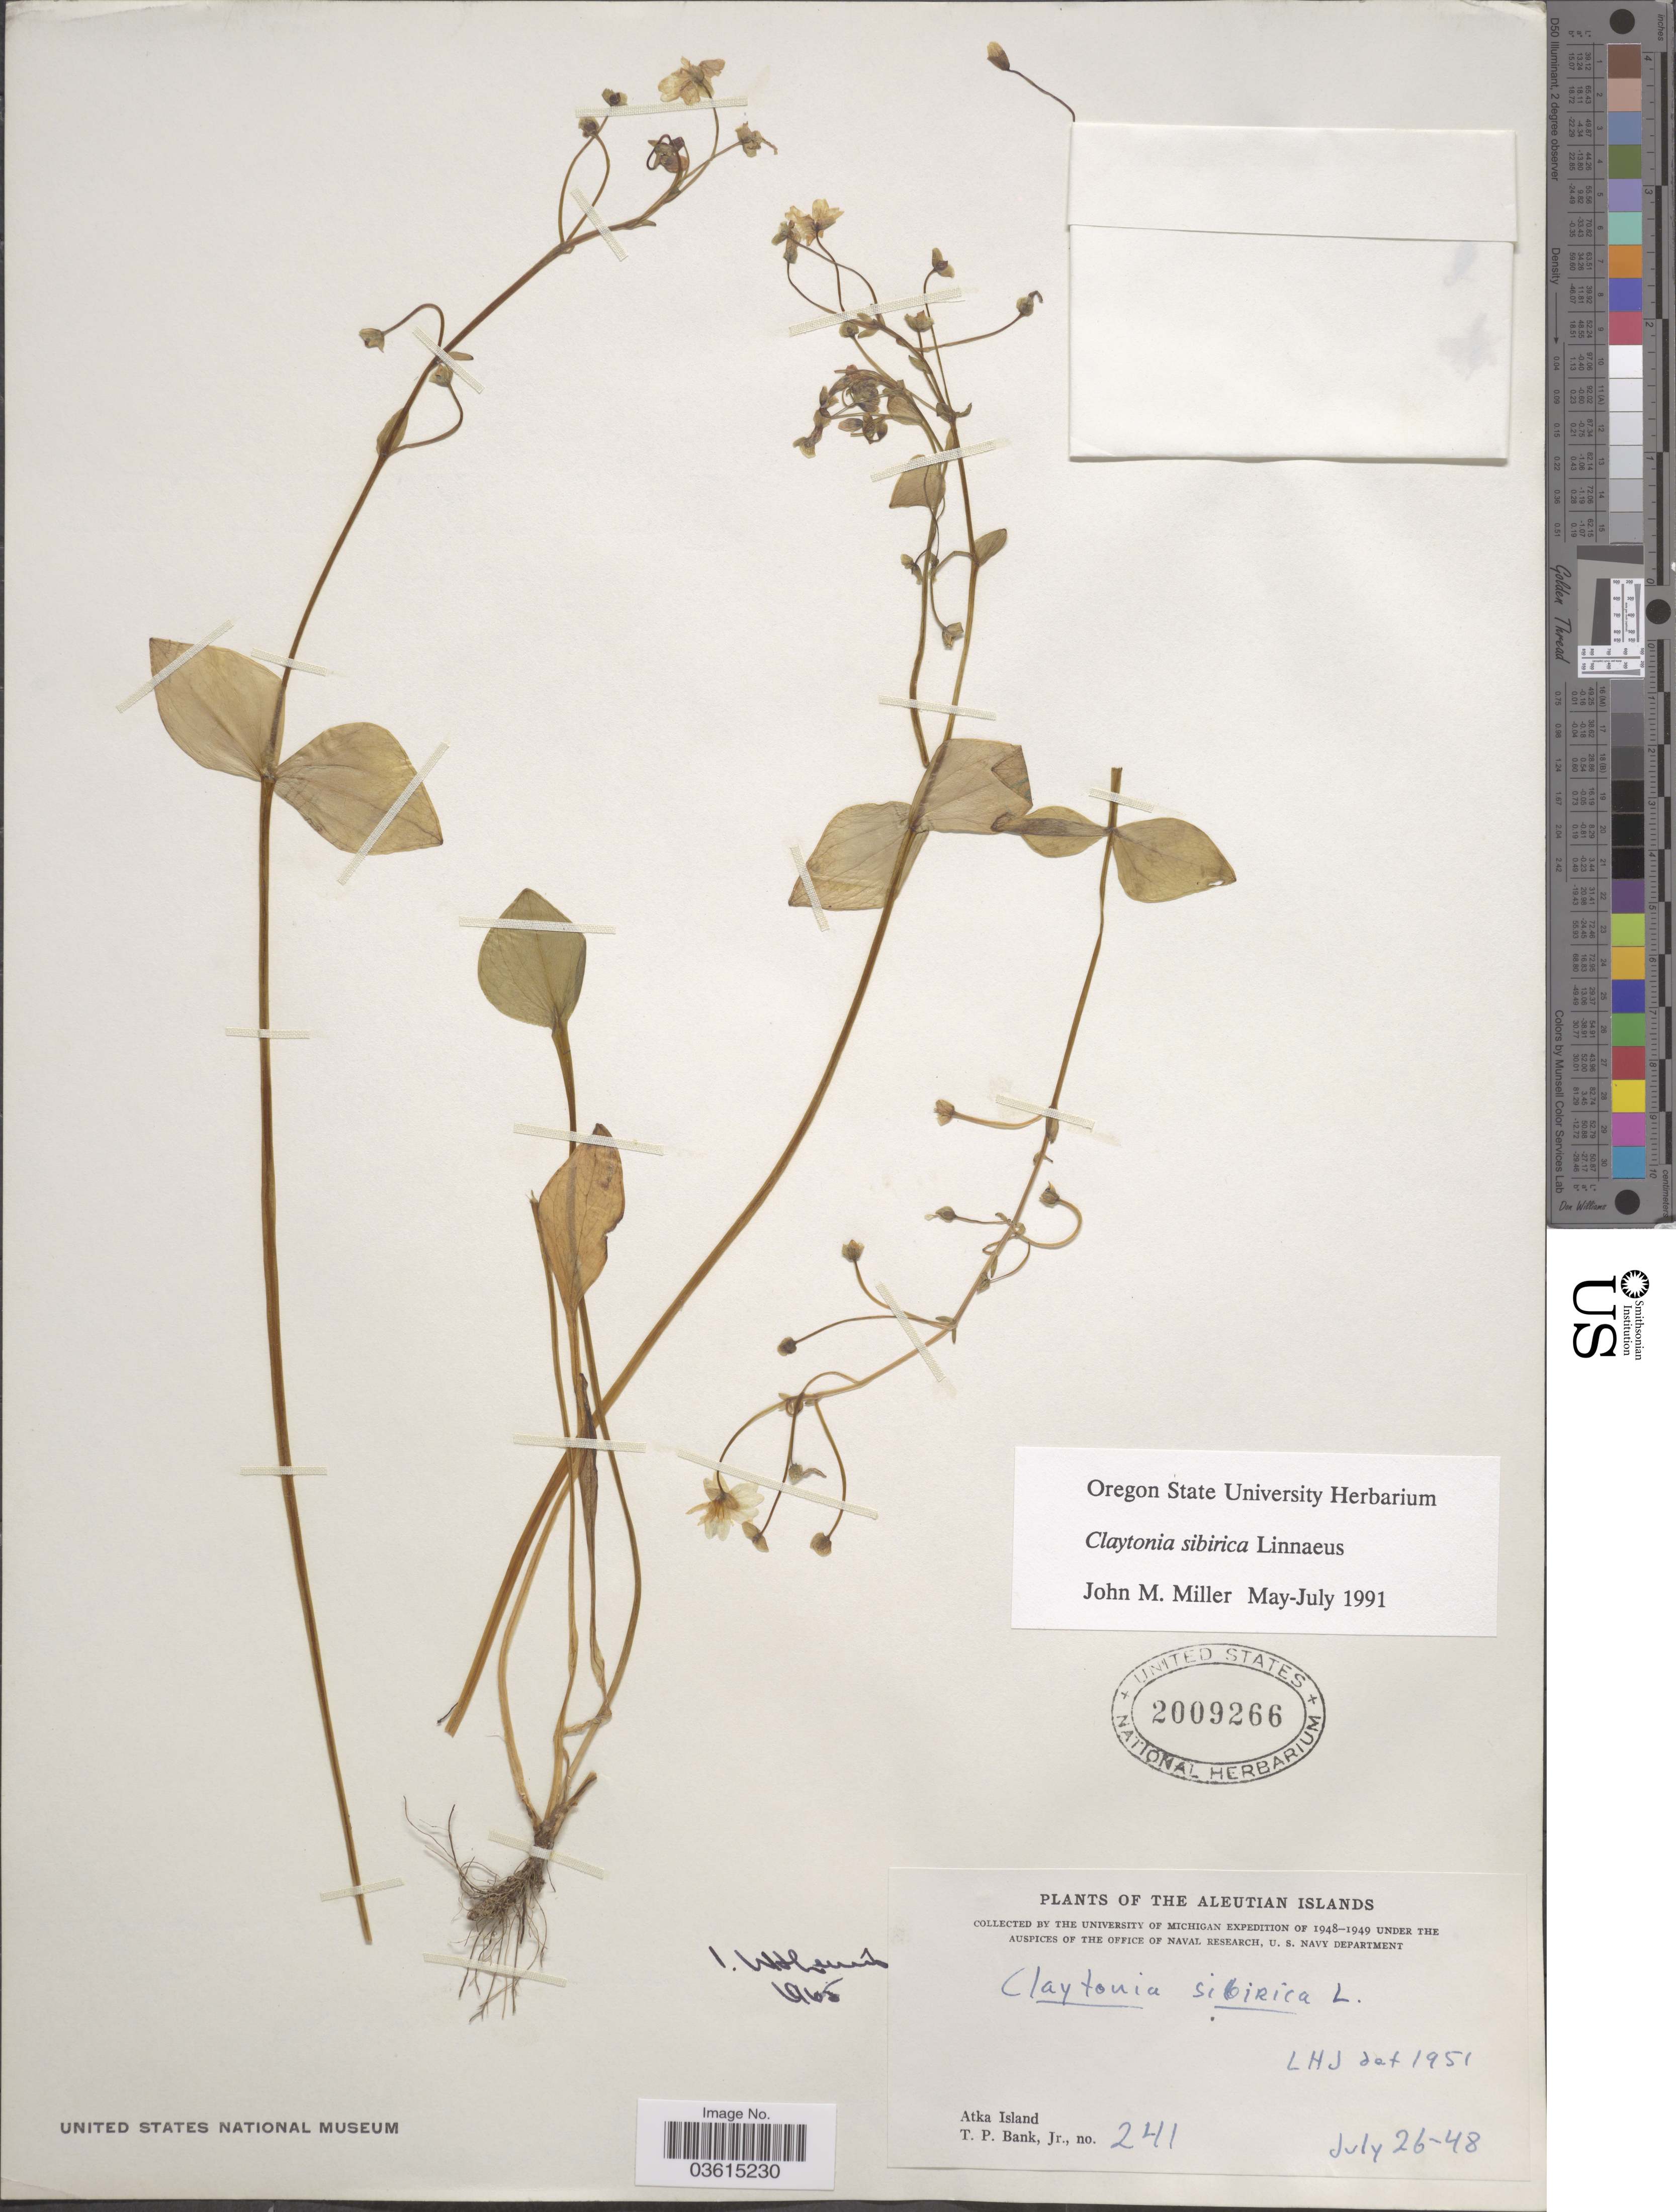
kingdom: Plantae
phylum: Tracheophyta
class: Magnoliopsida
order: Caryophyllales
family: Montiaceae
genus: Claytonia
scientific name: Claytonia sibirica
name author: L.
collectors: T. Bank Jr.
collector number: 241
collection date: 1948-07-26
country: United States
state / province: Alaska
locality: Aleutian Islands. Atka Island.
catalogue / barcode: US 2009266